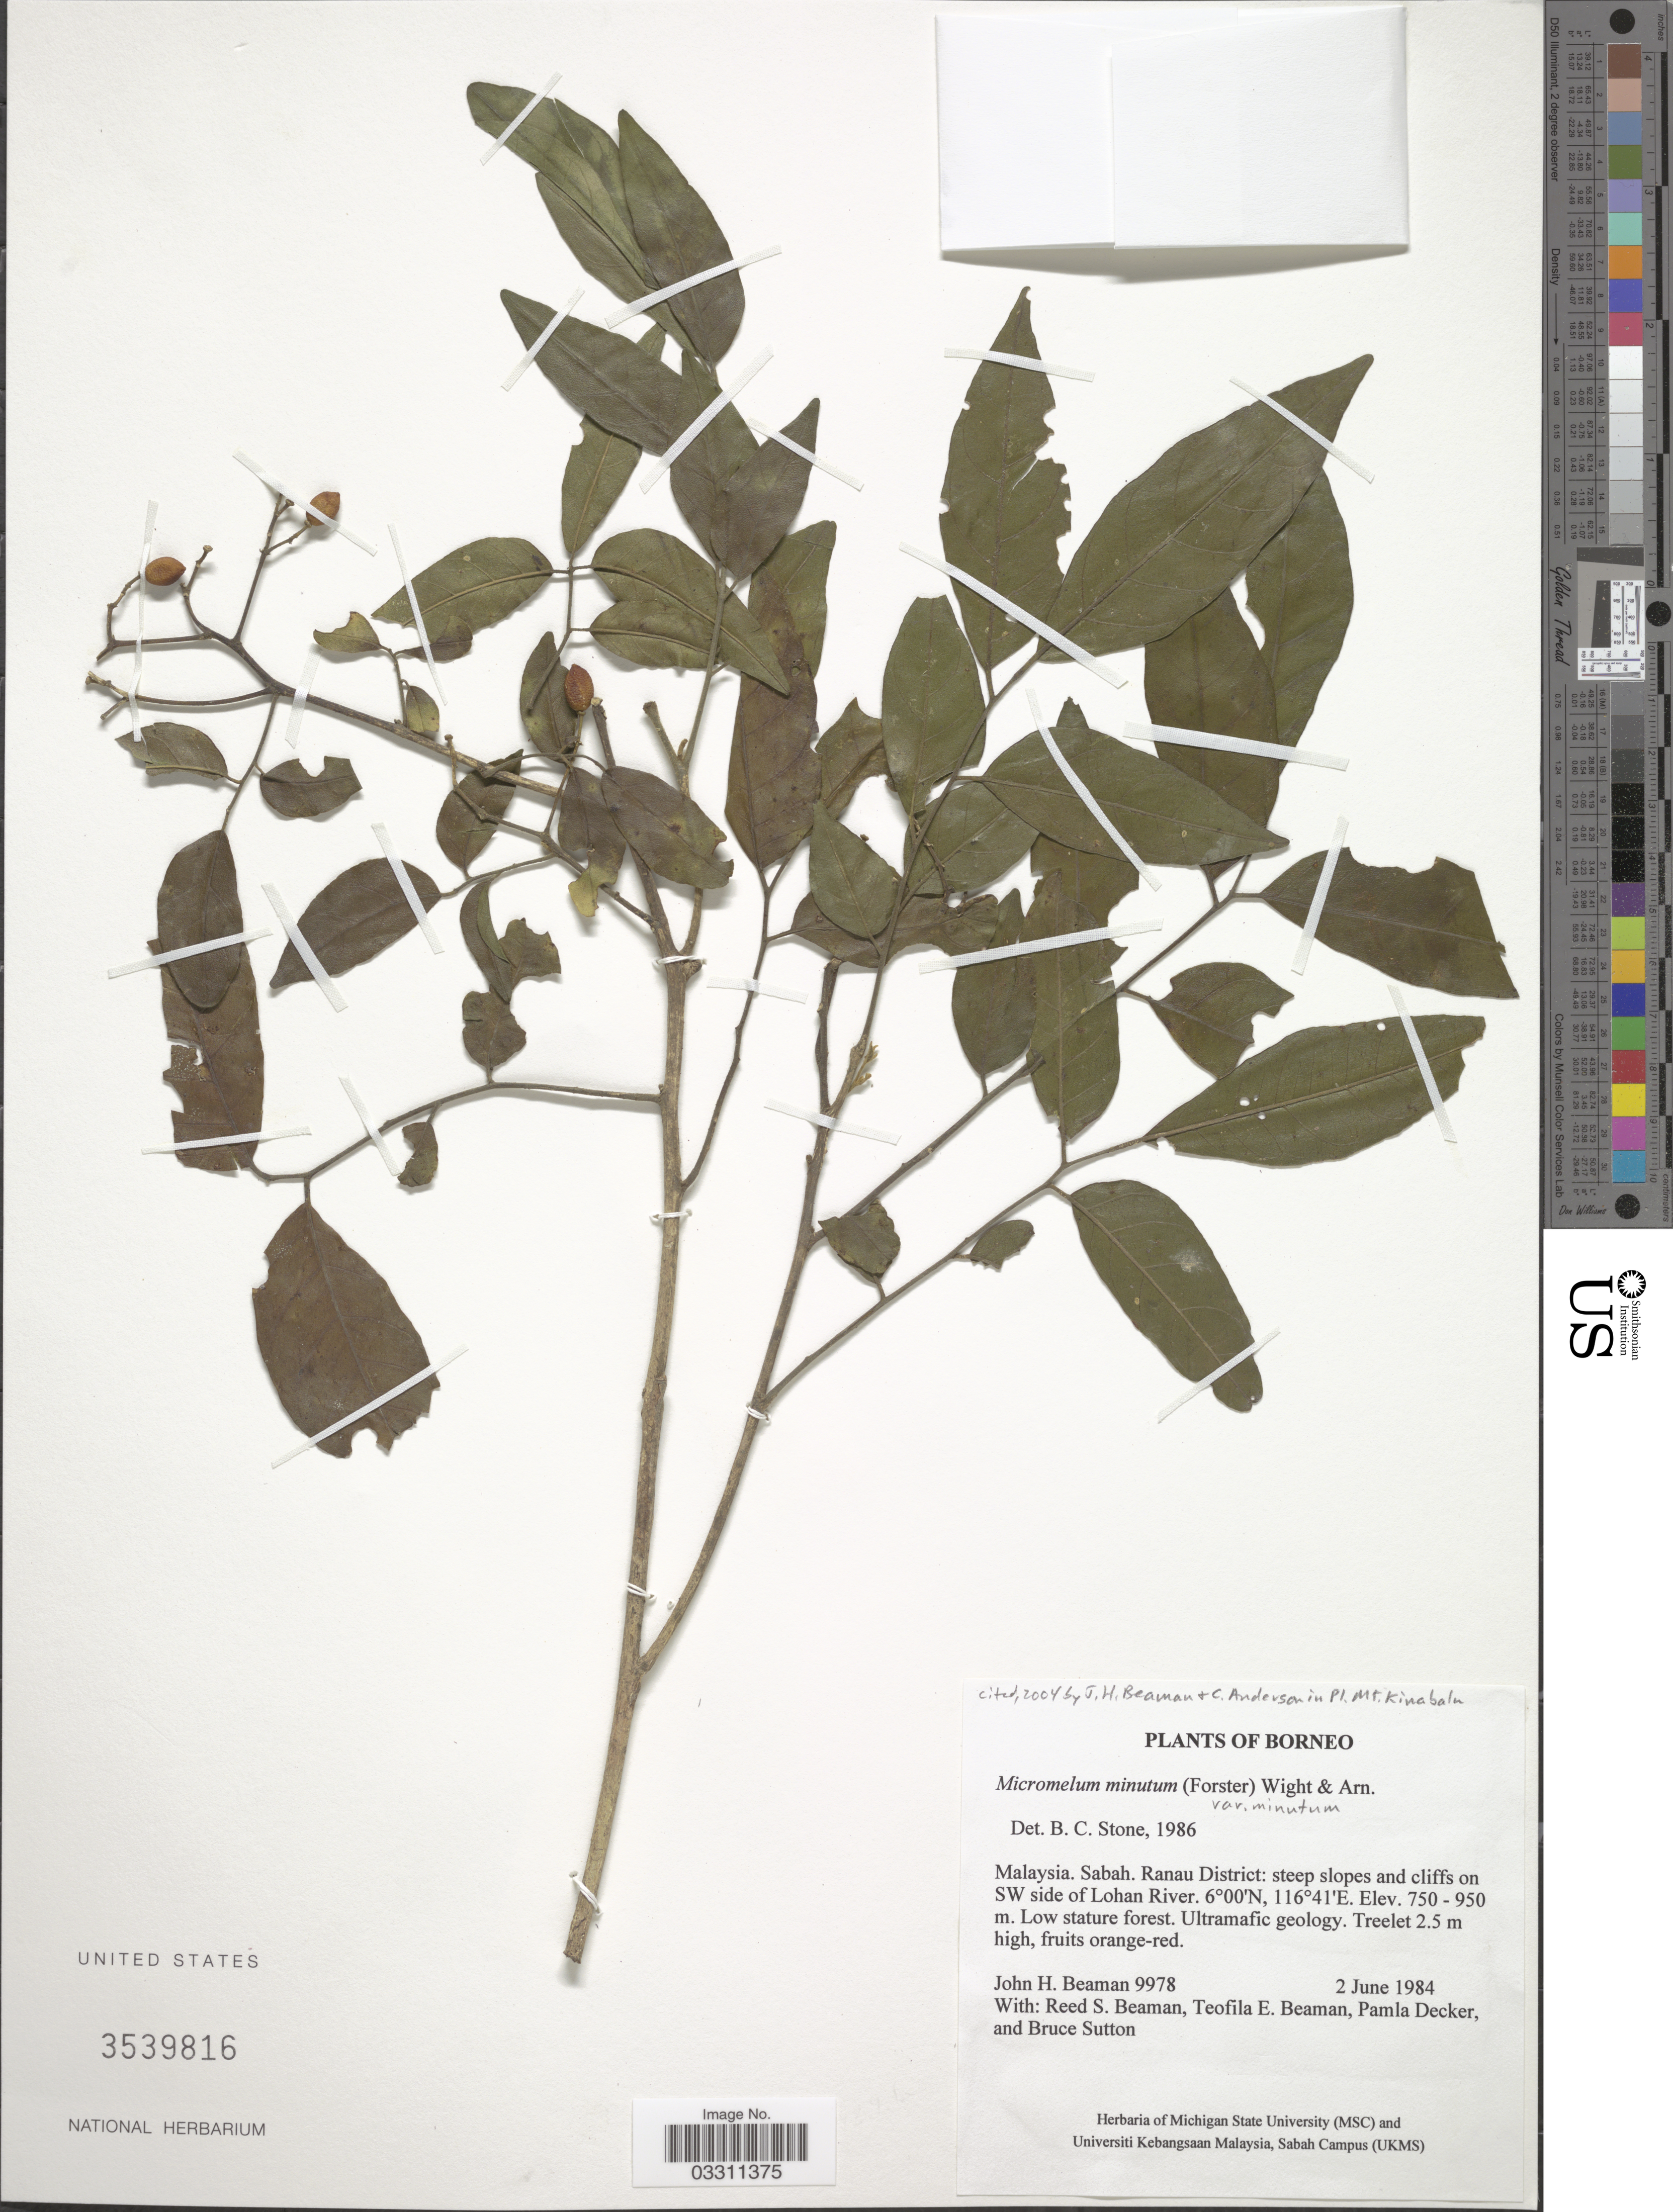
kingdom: Plantae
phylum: Tracheophyta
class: Magnoliopsida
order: Sapindales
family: Rutaceae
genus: Micromelum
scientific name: Micromelum minutum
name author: (G. Forst.) Wight & Arn.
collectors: J. H. Beaman, R. S. Beaman, T. E. Beaman, P. Decker & B. Sutton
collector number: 9978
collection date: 1984-06-02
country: Malaysia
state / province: Sabah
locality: Ranau District: steep slopes and cliffs on SW side of Lohan River.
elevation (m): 750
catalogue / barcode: US 3539816